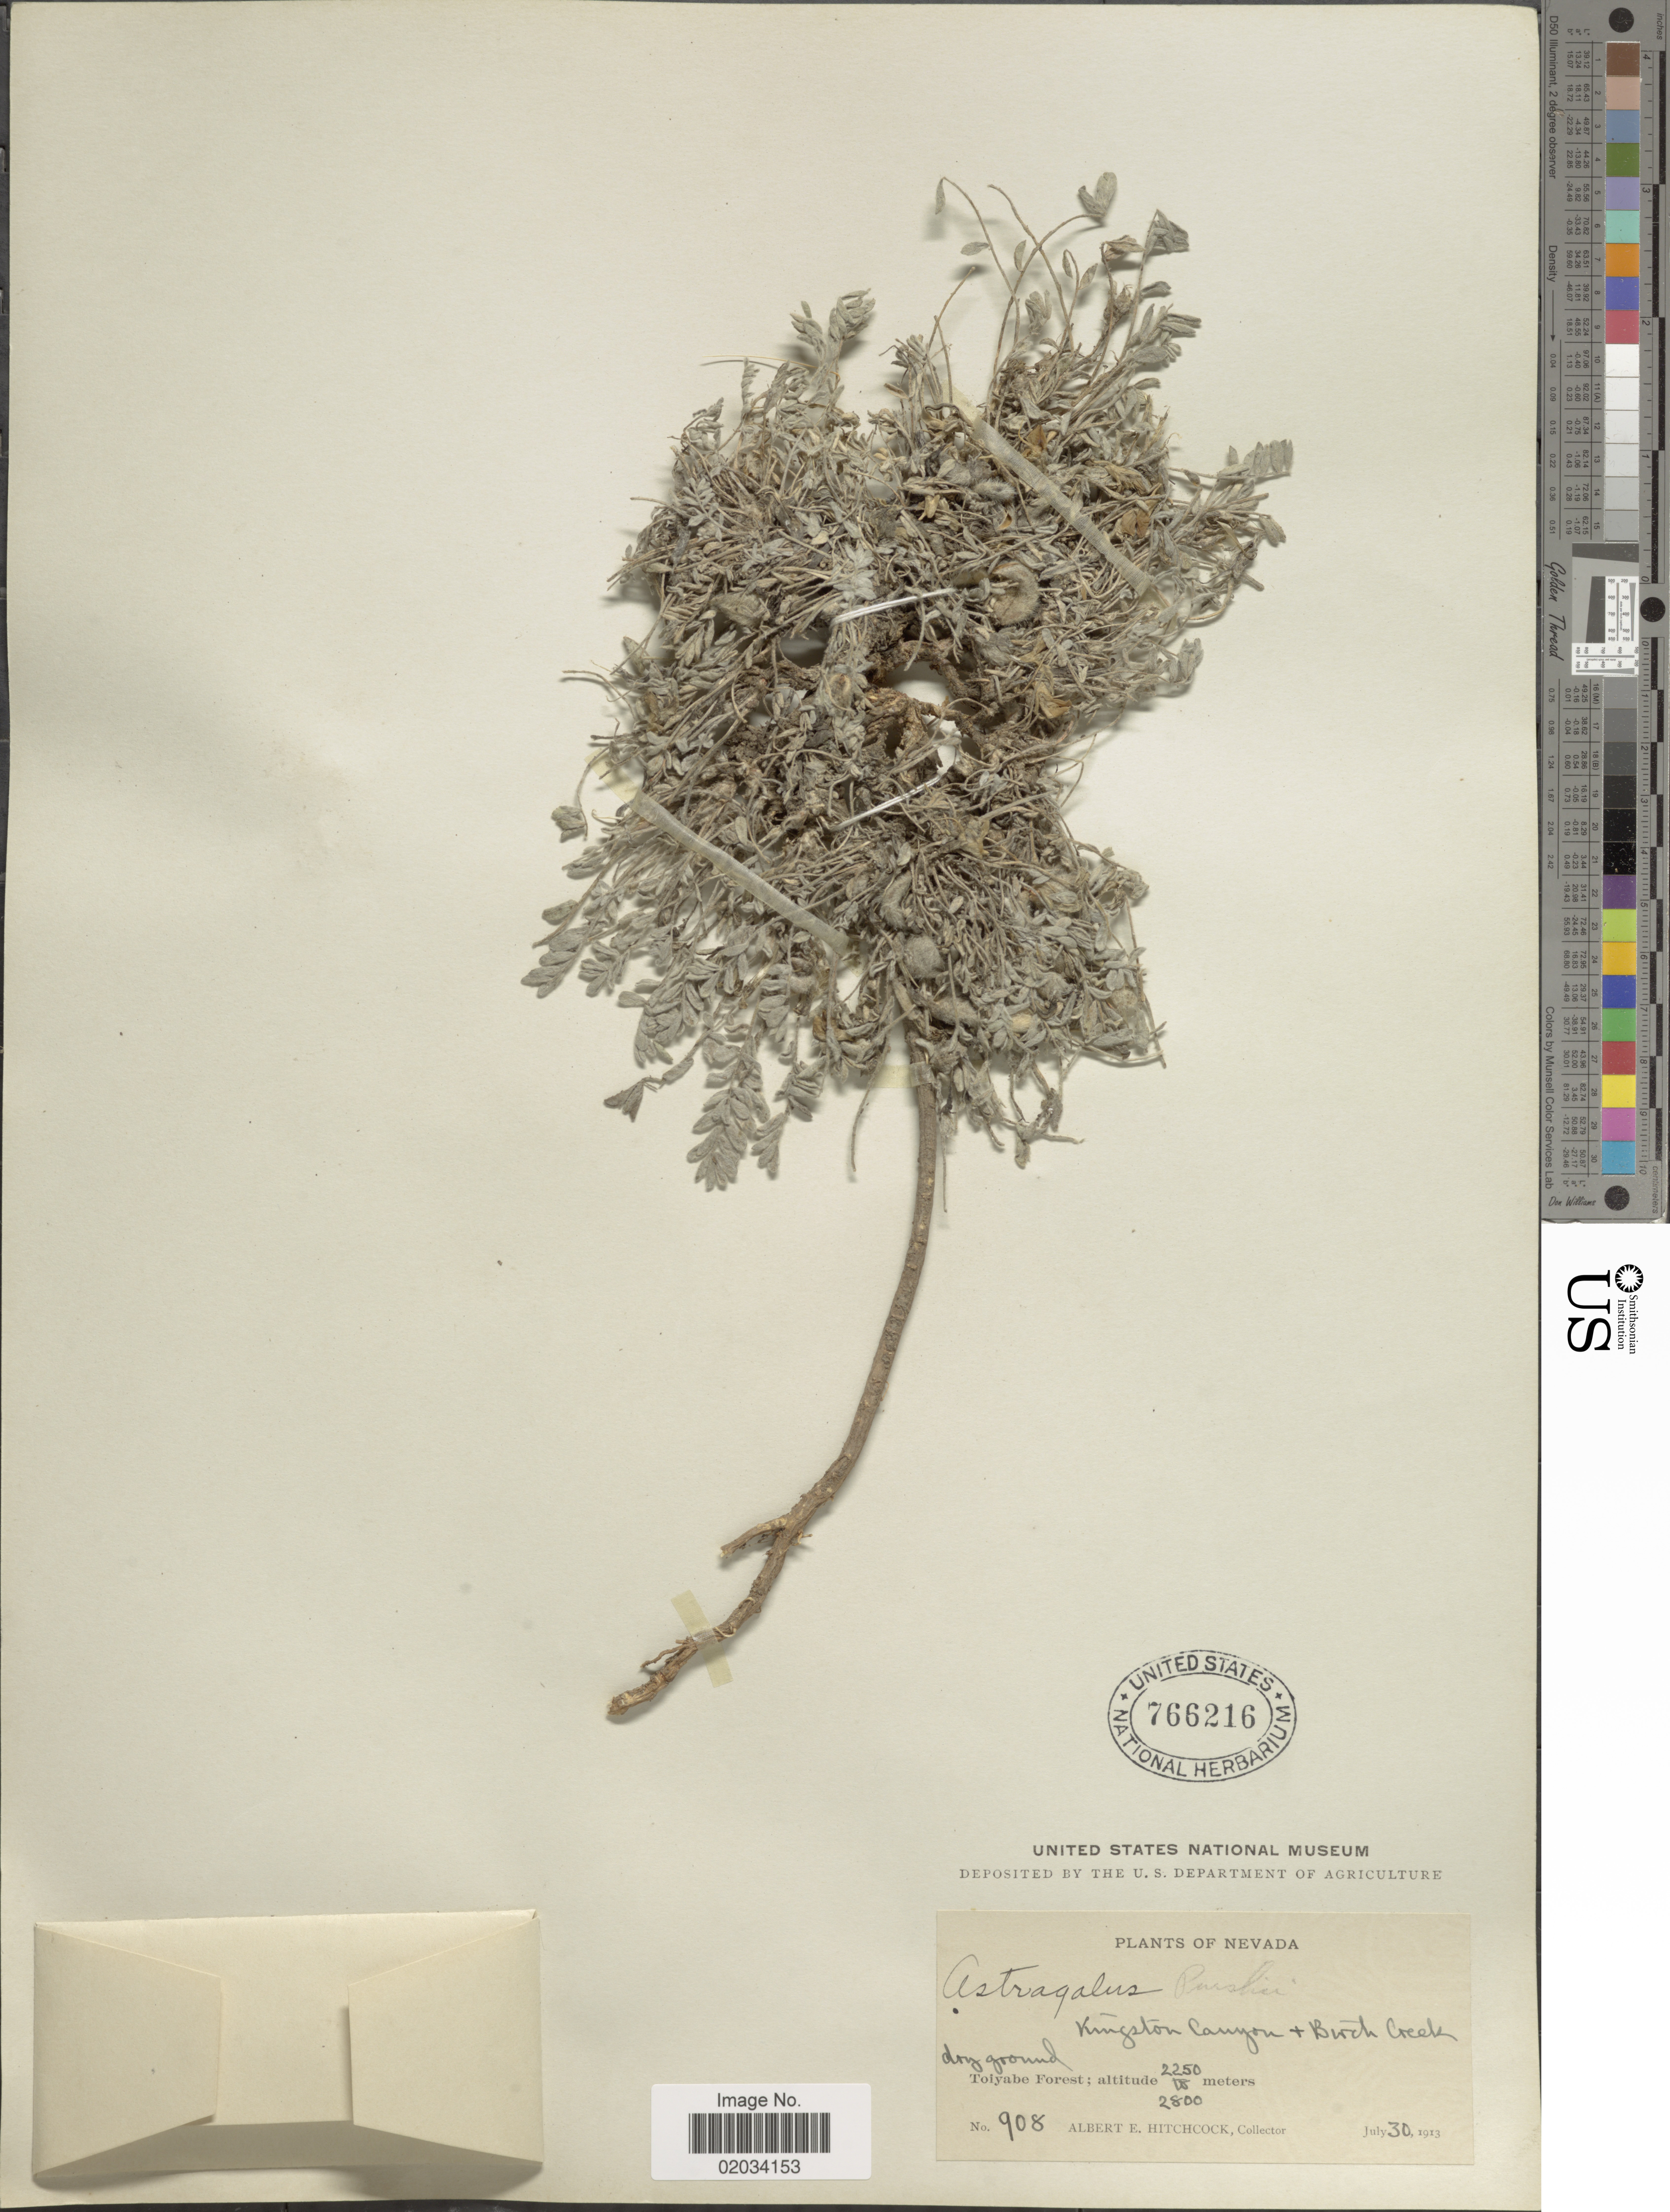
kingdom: Plantae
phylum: Tracheophyta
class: Magnoliopsida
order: Fabales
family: Fabaceae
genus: Astragalus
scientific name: Astragalus purshii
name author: Douglas ex Hook.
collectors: A. S. Hitchcock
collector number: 908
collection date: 1913-07-30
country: United States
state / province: Nevada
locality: Kingston Canyon & Burch Creek, Toiyabe Forest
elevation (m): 2250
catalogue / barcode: US 766216